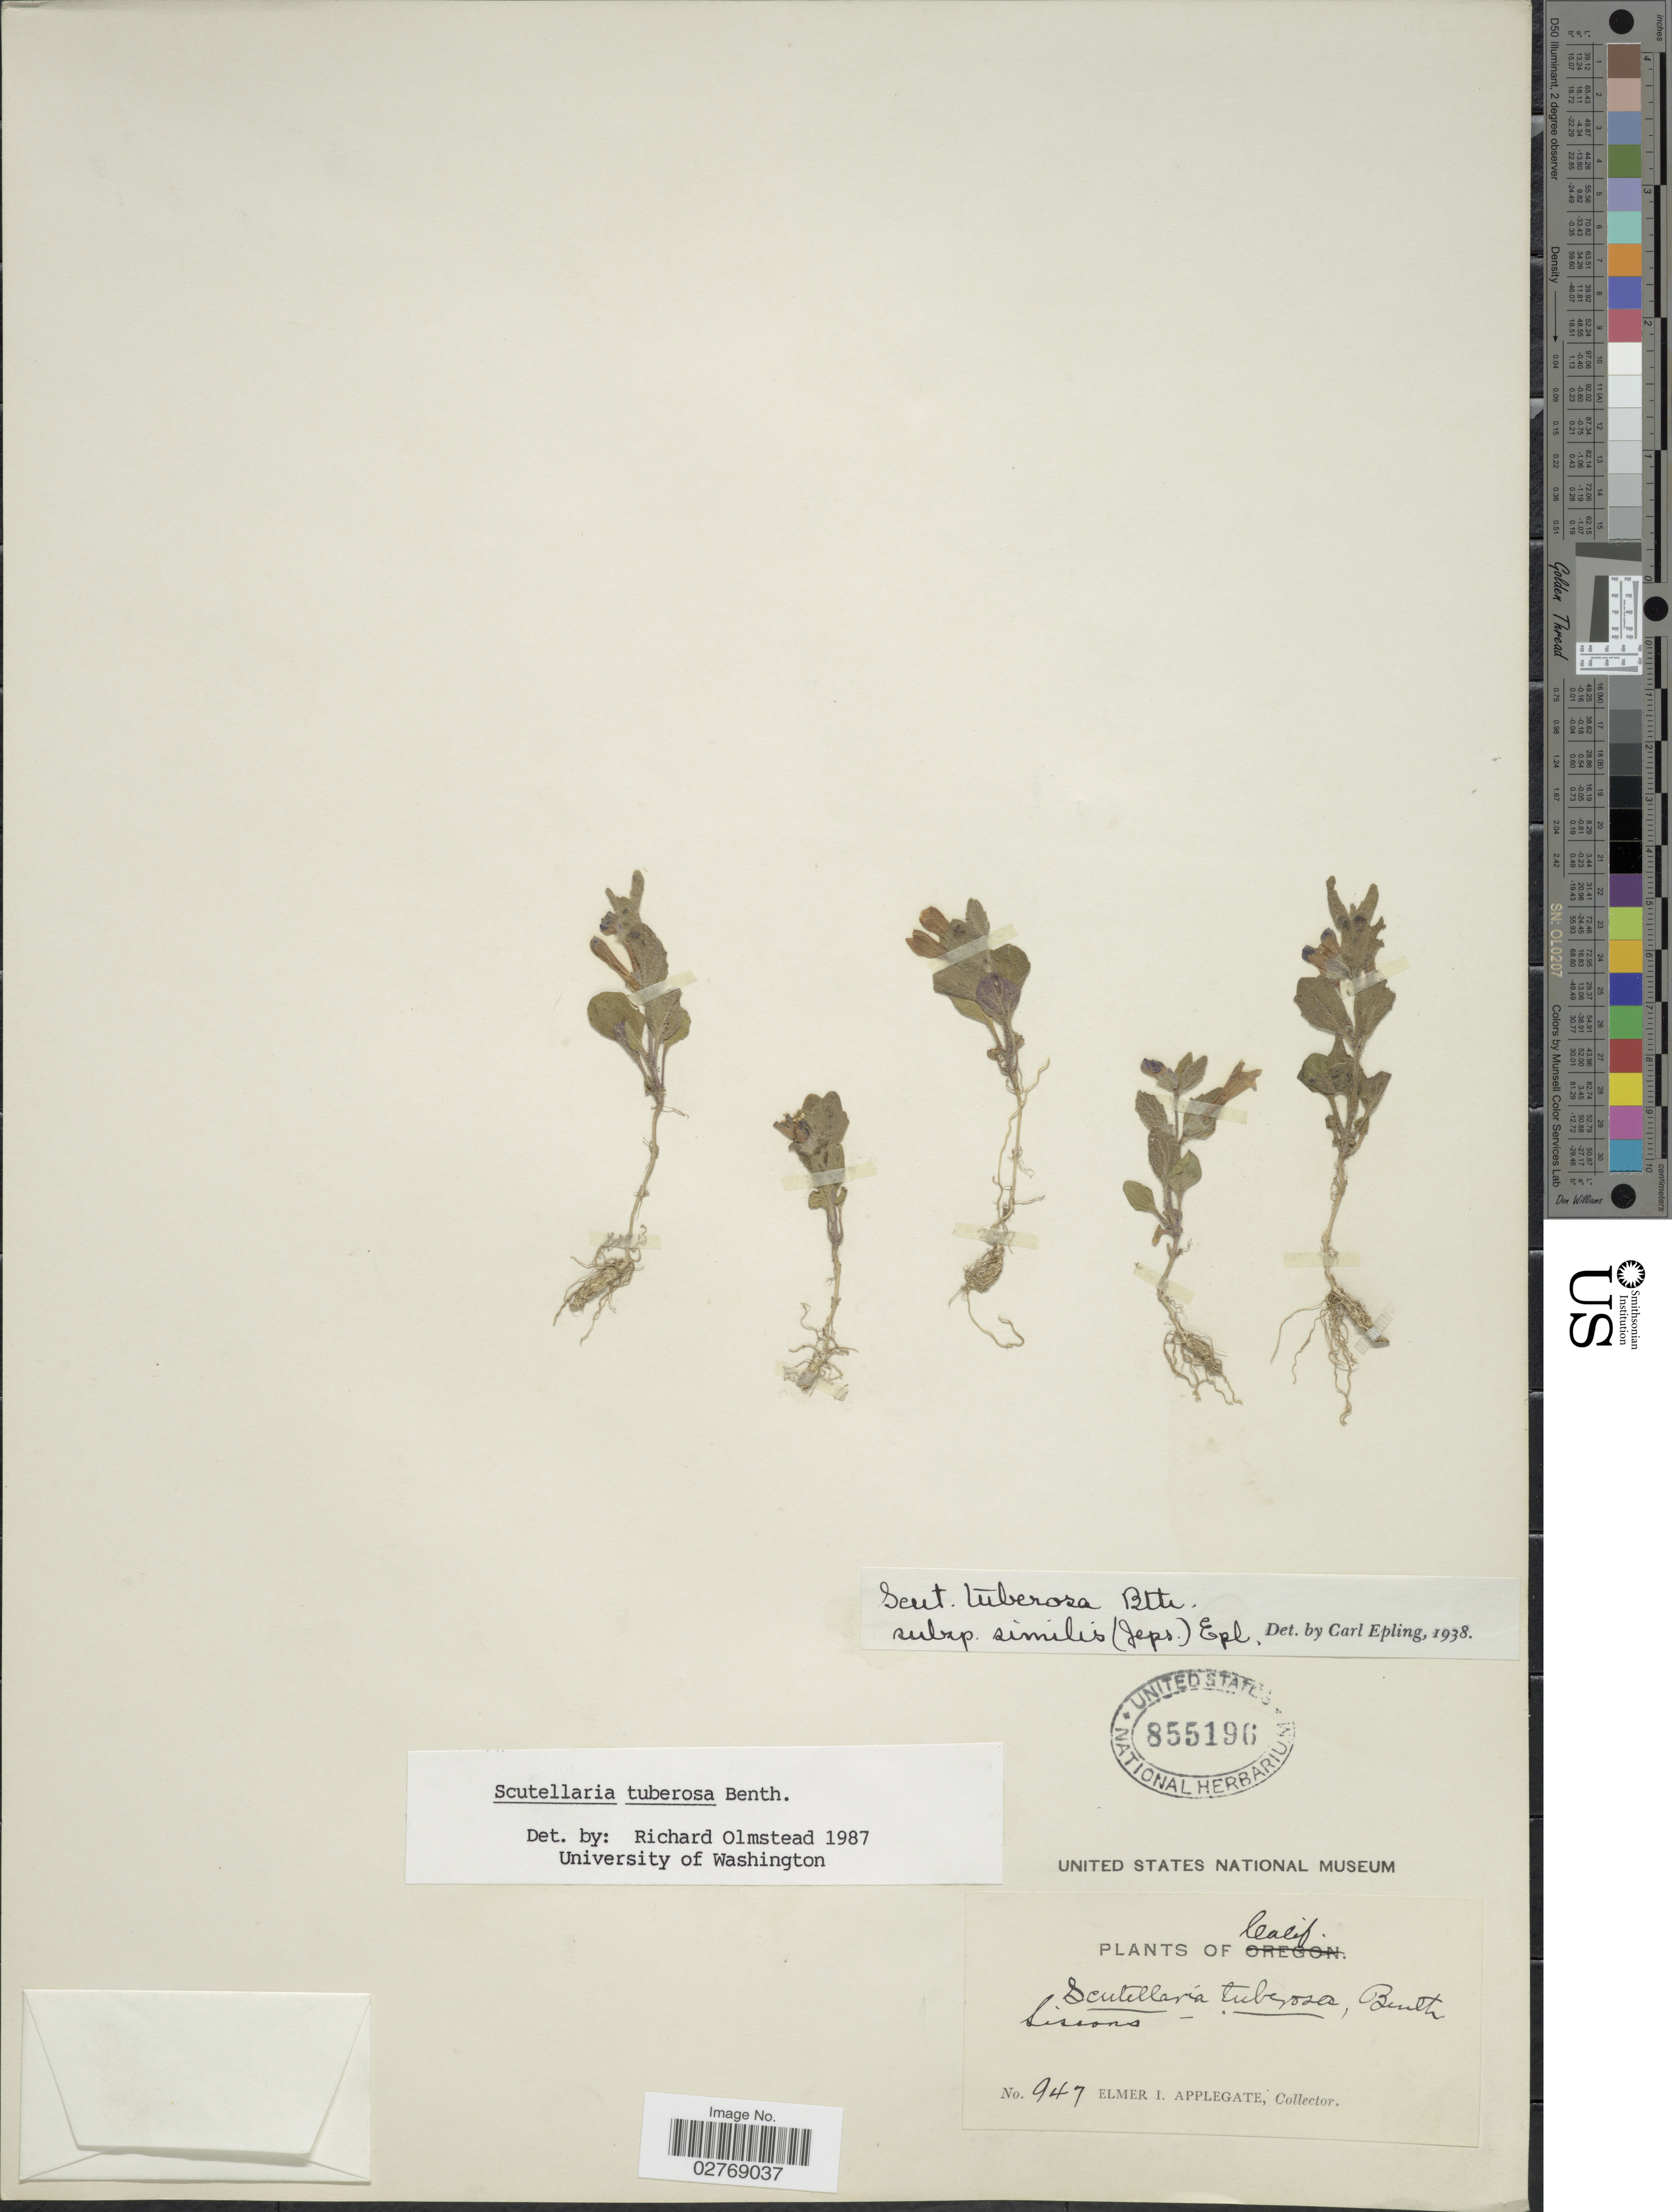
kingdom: Plantae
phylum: Tracheophyta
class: Magnoliopsida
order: Lamiales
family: Lamiaceae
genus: Scutellaria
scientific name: Scutellaria tuberosa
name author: Benth.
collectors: E. I. Applegate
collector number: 947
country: United States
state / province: California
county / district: Siskiyou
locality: Sissons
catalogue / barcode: US 855196